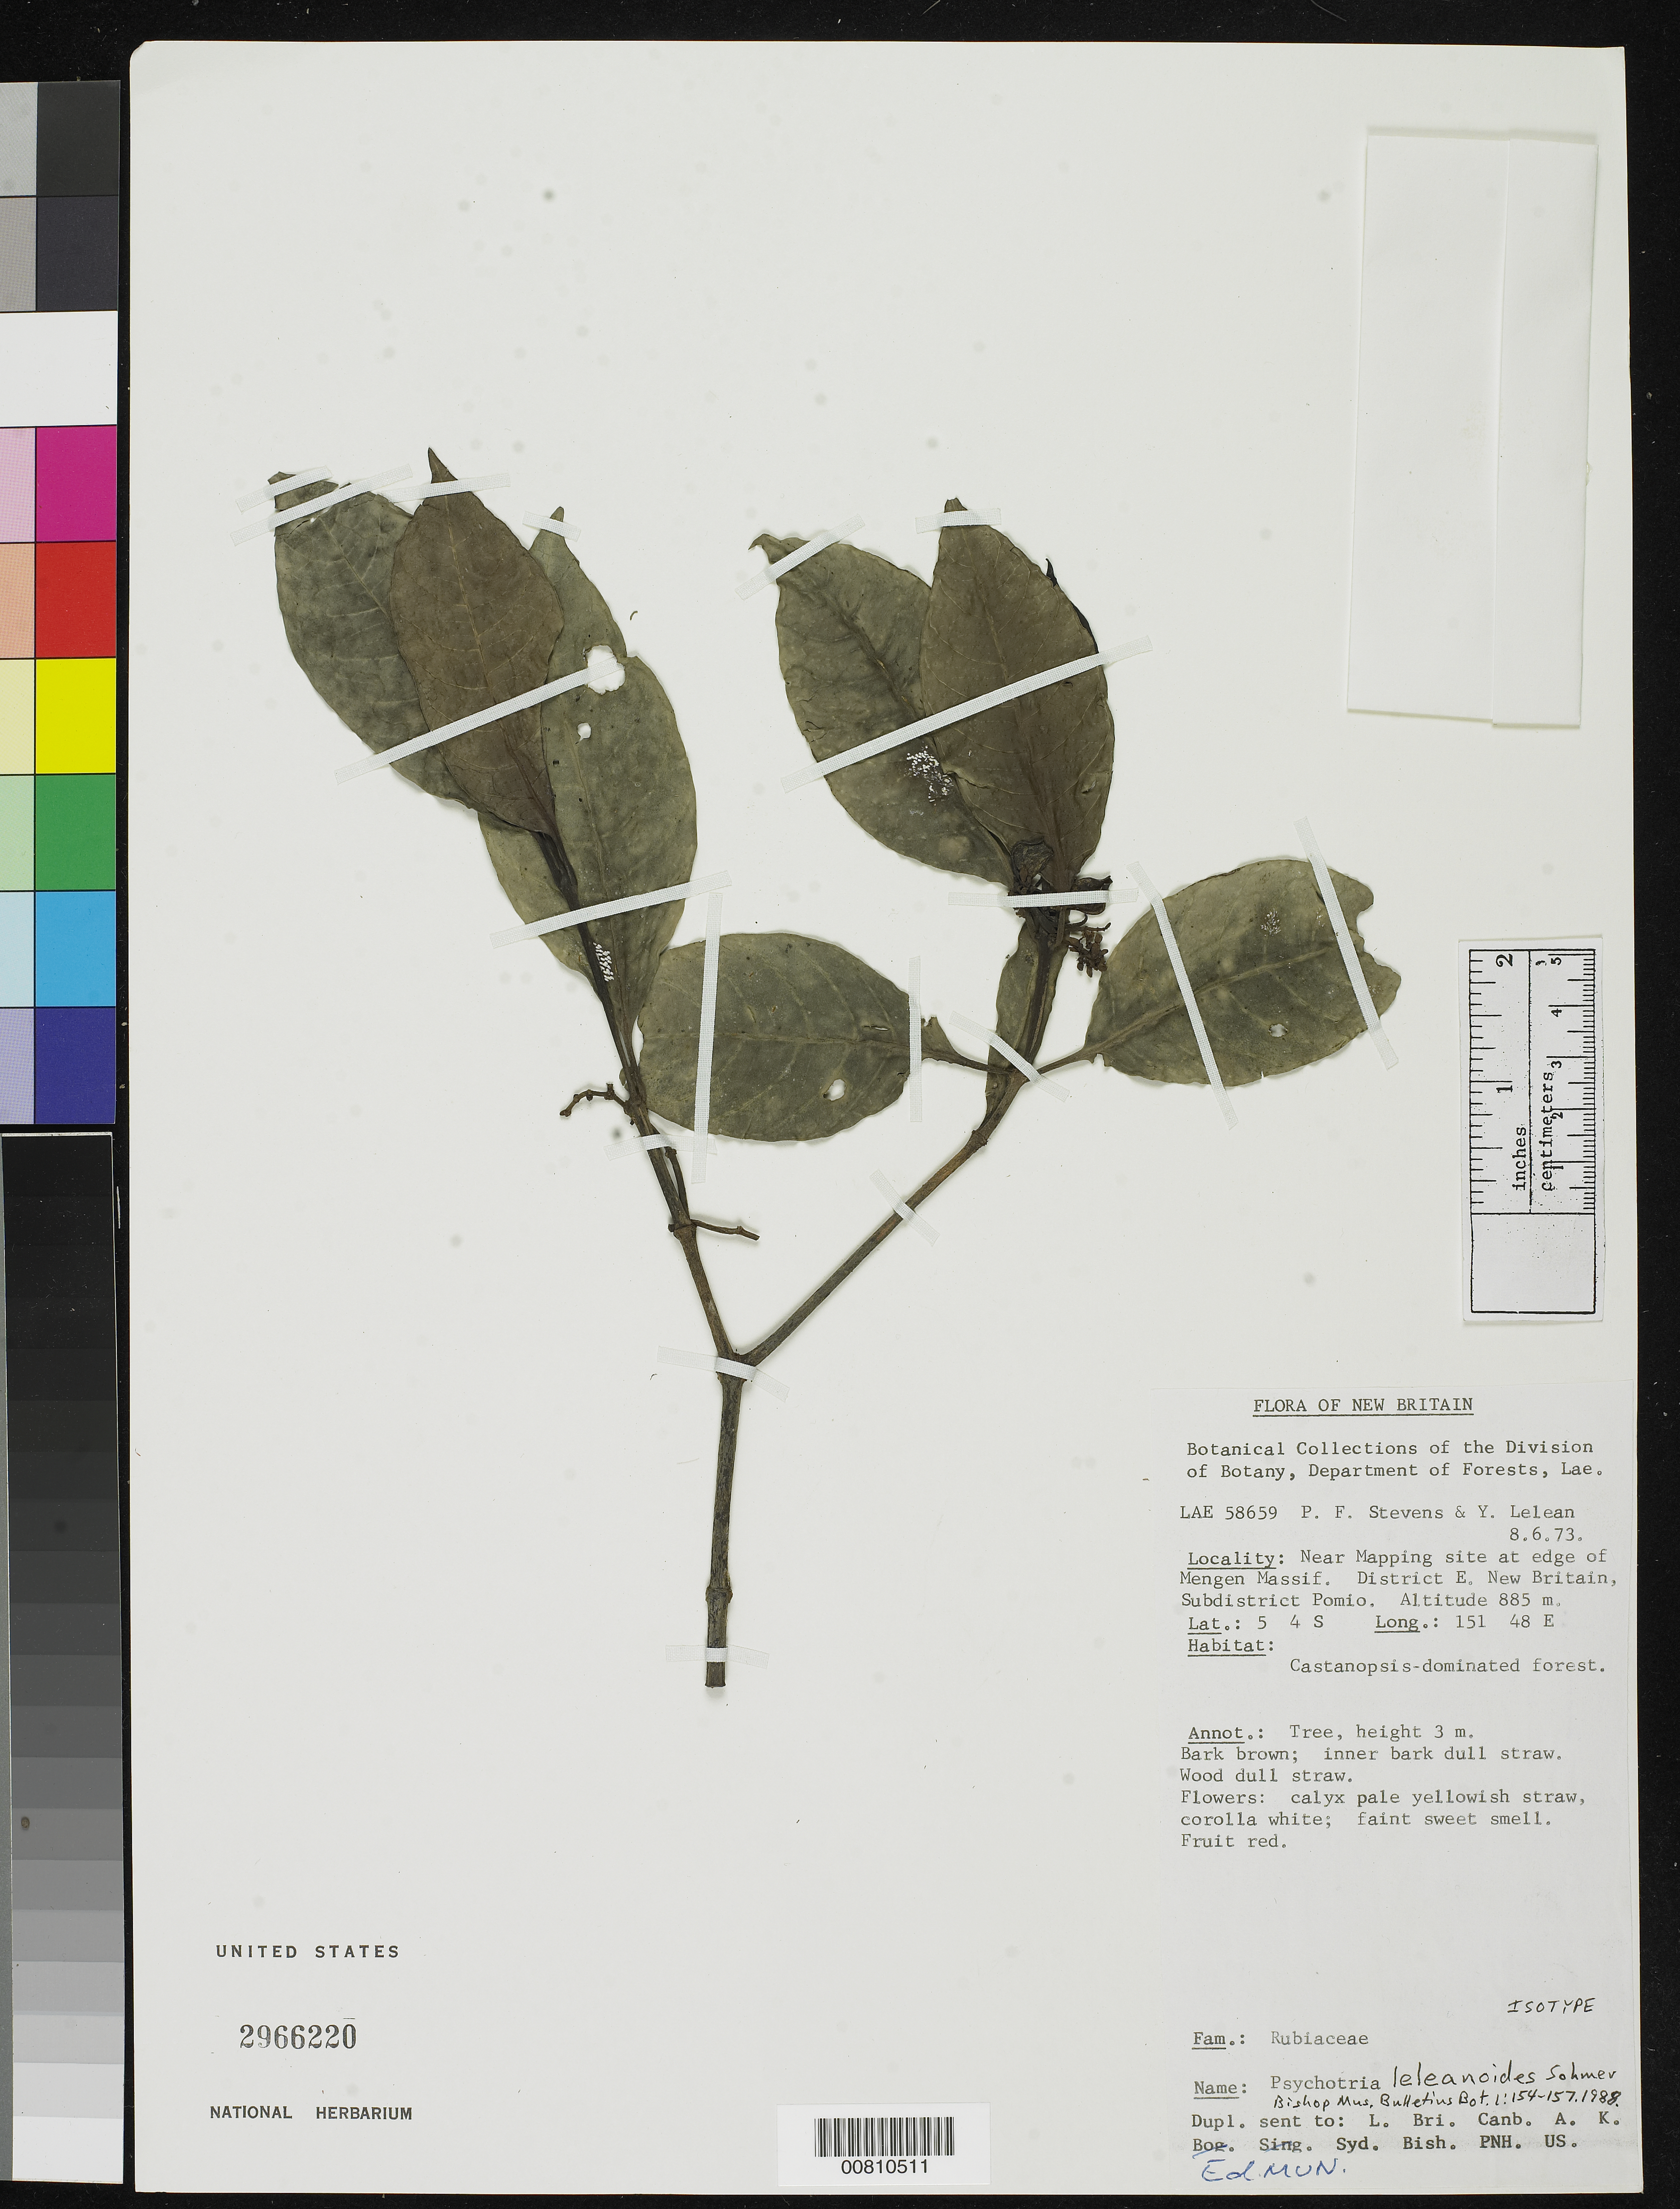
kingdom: Plantae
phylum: Tracheophyta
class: Magnoliopsida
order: Gentianales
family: Rubiaceae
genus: Psychotria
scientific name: Psychotria leleanoides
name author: Sohmer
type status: Isotype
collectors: P. F. Stevens & Y. Lelean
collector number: LAE 58659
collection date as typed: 08 Jun 1973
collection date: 1973-06-08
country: Papua New Guinea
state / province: East New Britain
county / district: Pomio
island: New Britain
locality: Near Mapping site at edge of Mengen Massif, District E. New Britain, Subdistrict Pomio.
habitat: Castanopsis-dominated forest.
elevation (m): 885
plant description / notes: Holotype at LAE.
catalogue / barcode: US 2966220